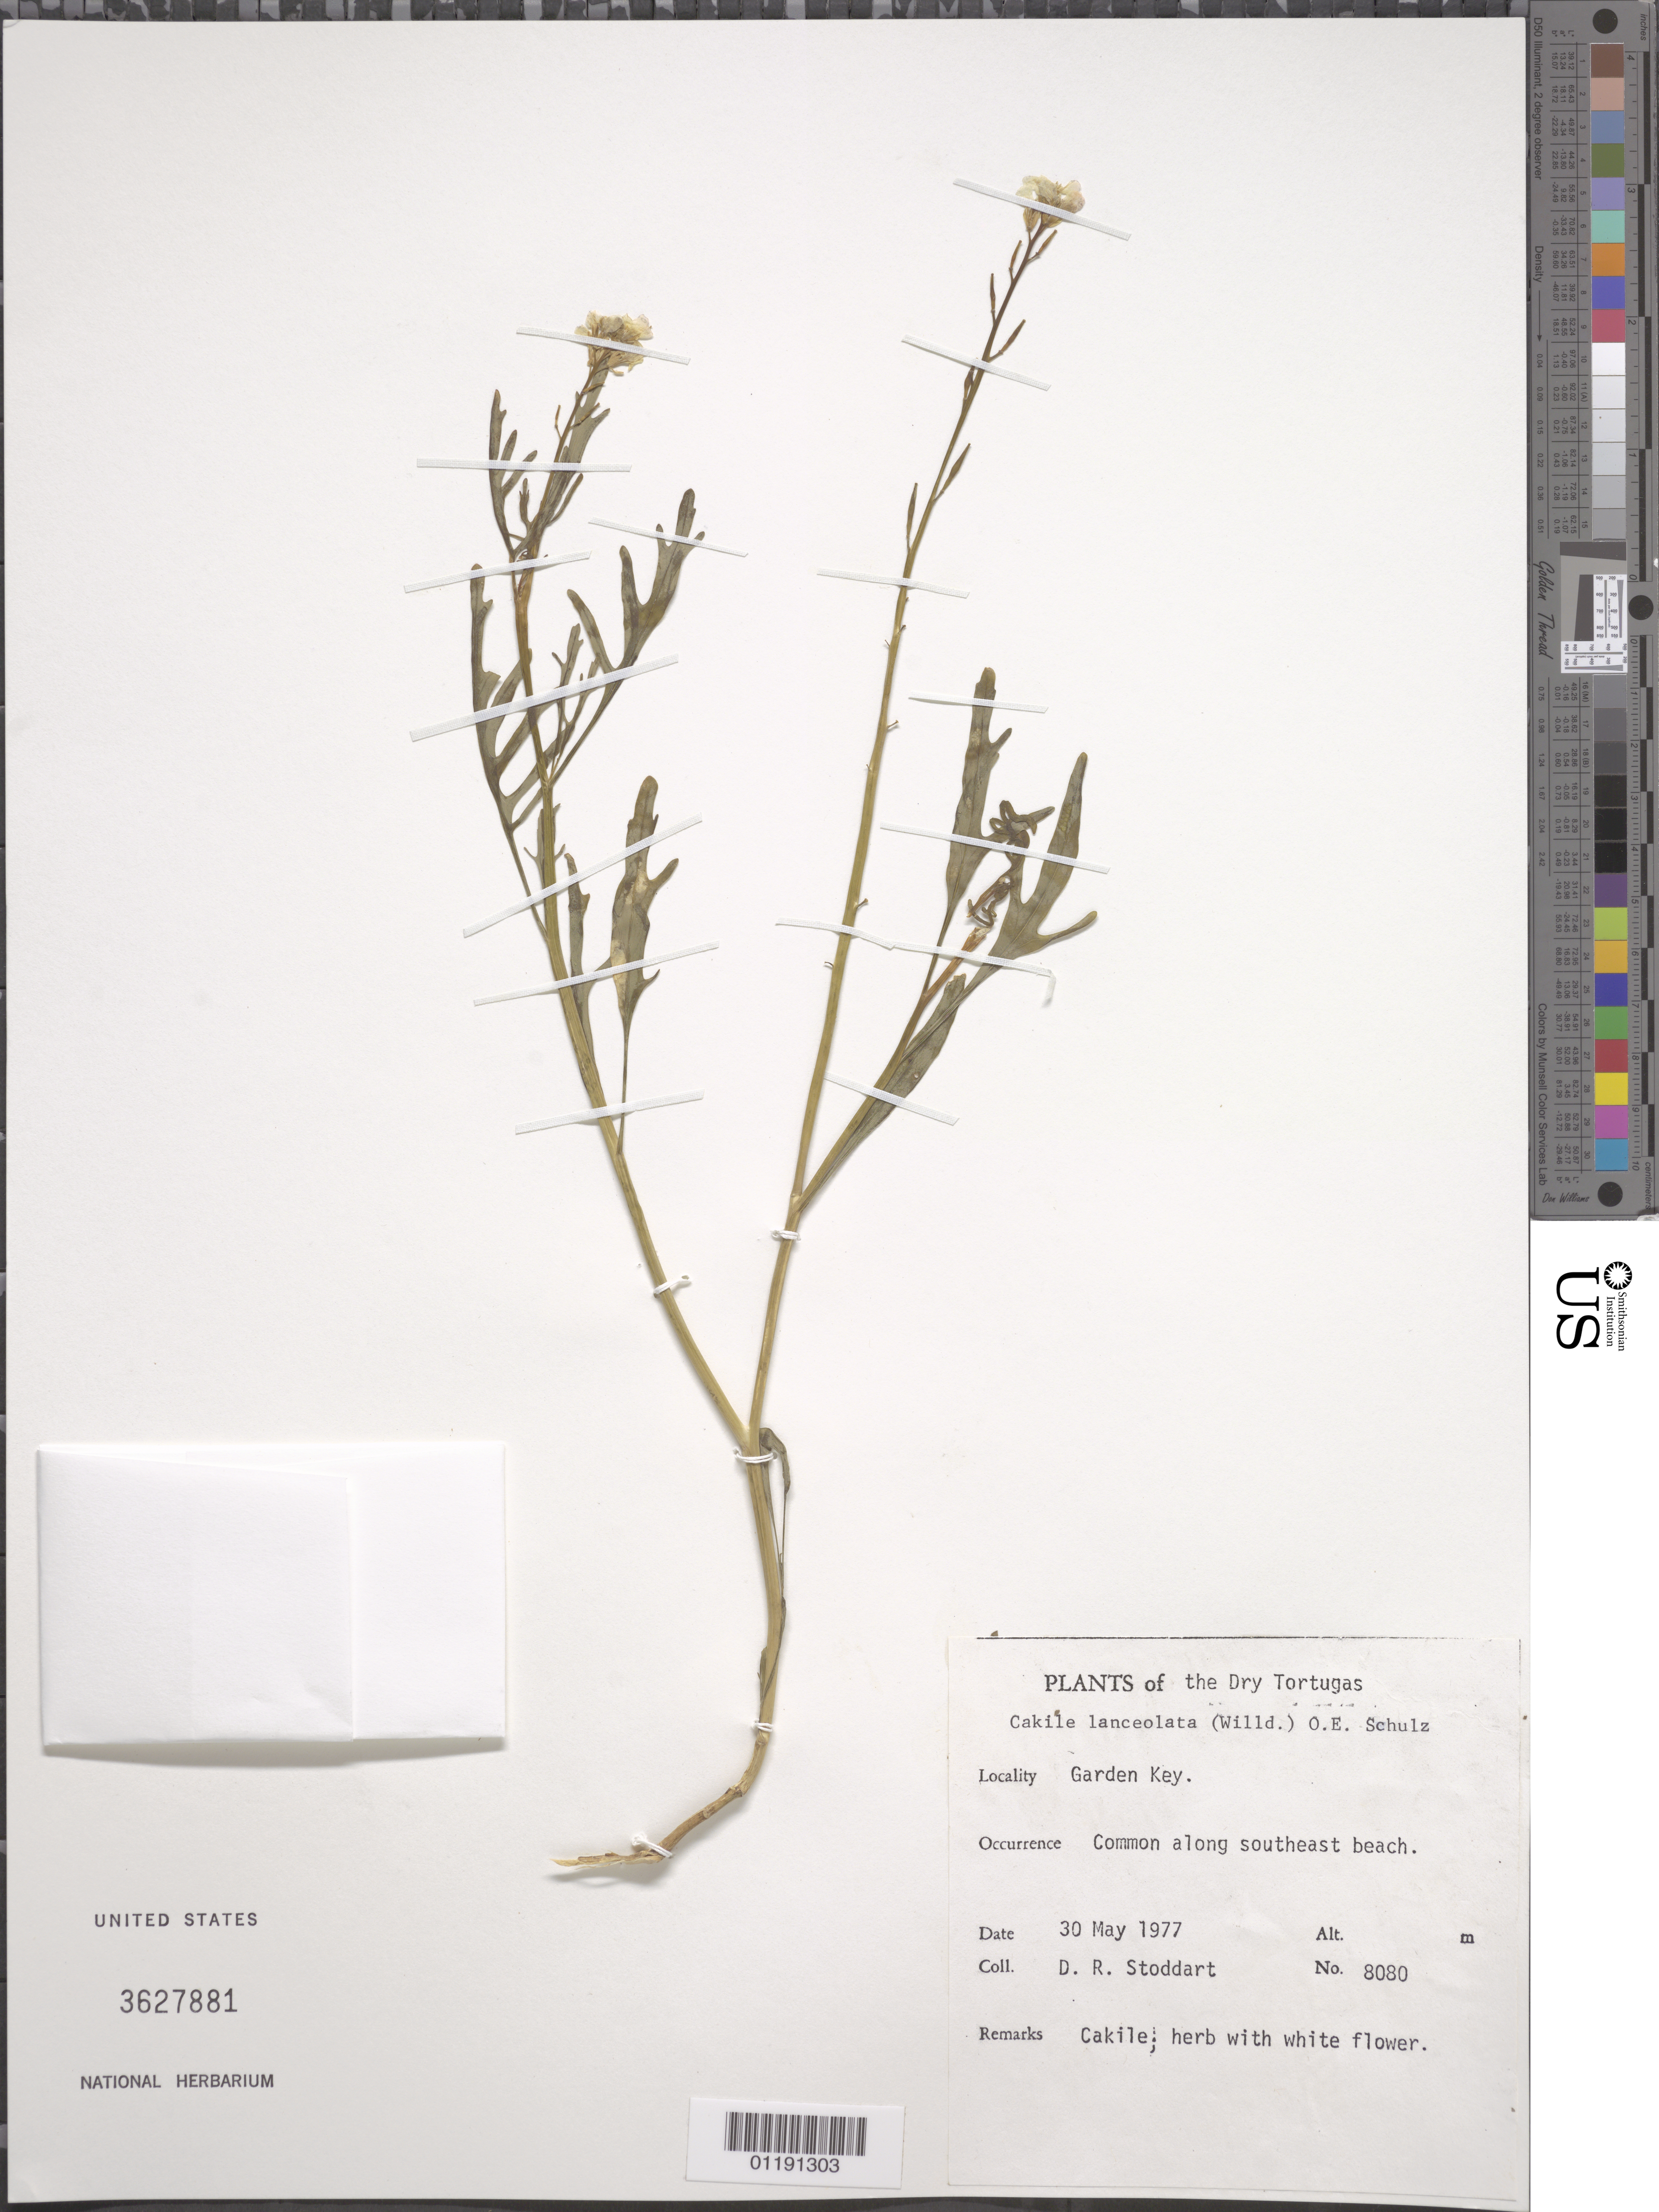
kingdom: Plantae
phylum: Tracheophyta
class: Magnoliopsida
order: Brassicales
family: Brassicaceae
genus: Cakile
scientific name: Cakile lanceolata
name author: (Willd.) O.E. Schulz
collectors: D. R. Stoddart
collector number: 8080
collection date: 1977-05-30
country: United States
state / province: Florida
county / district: Monroe County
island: Garden Key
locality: Common along SE beach.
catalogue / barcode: US 3627881